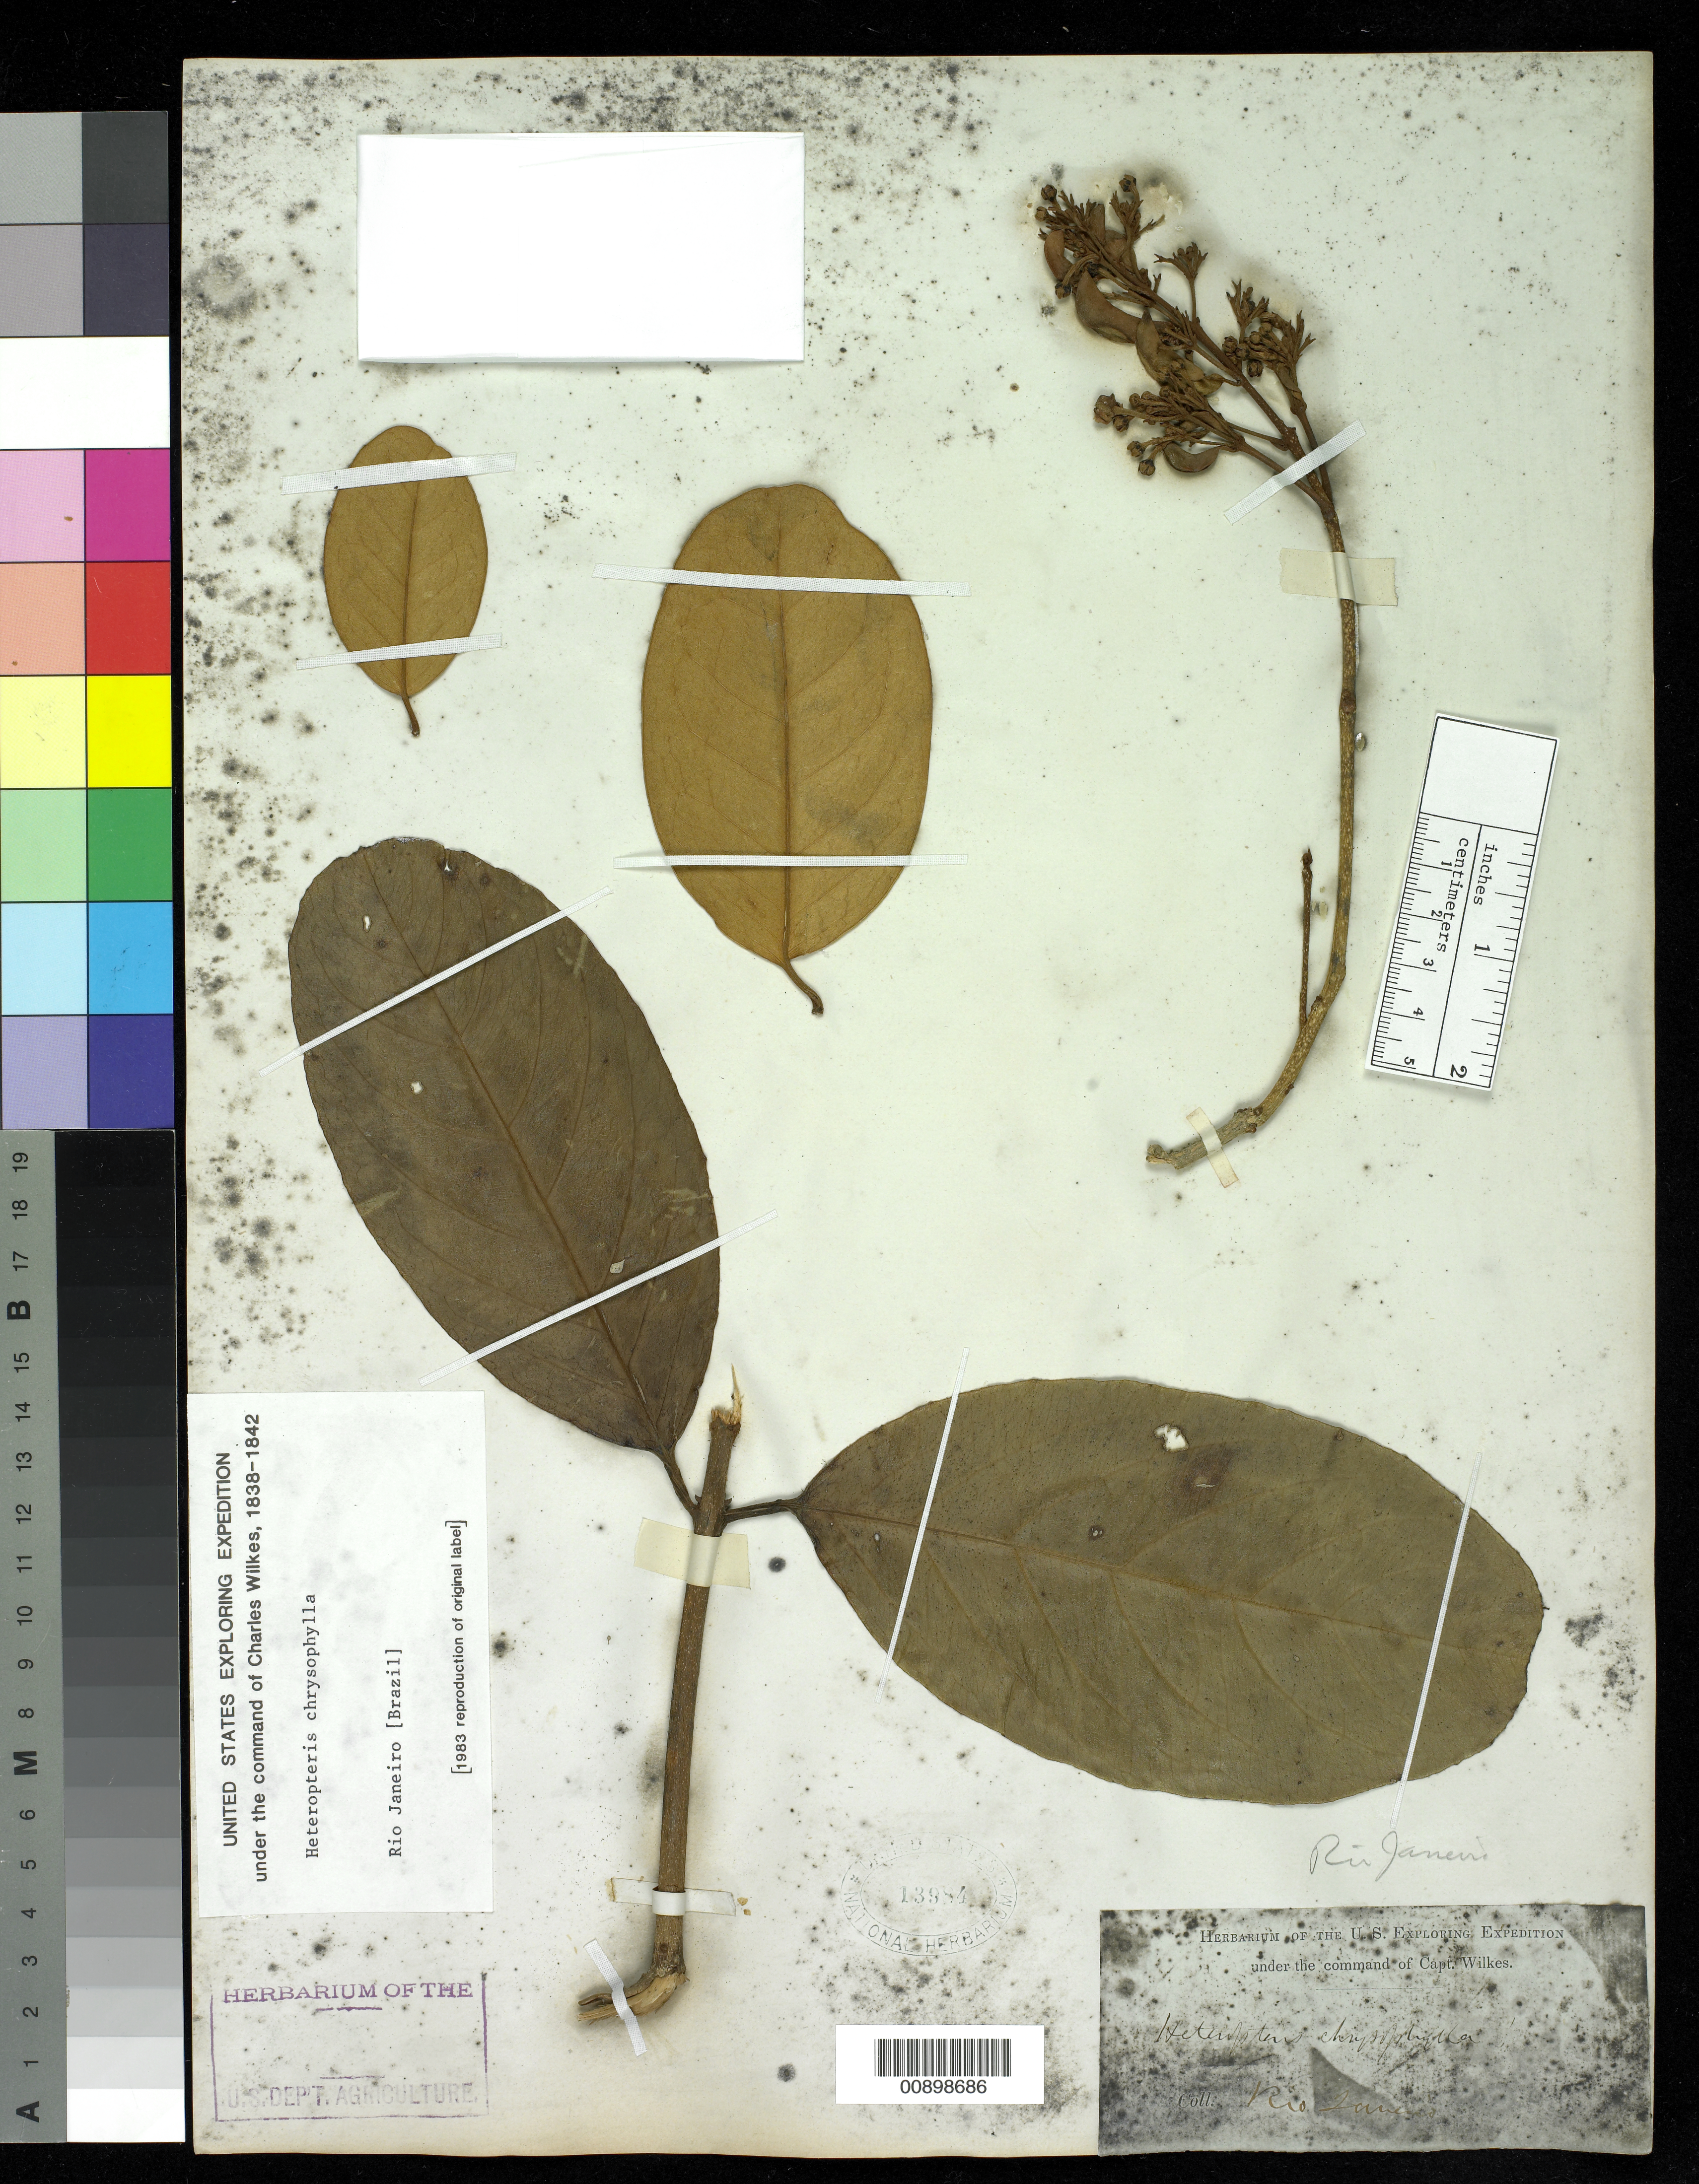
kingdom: Plantae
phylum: Tracheophyta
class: Magnoliopsida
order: Malpighiales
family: Malpighiaceae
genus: Heteropterys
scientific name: Heteropterys chrysophylla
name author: (Lam.) Kunth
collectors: Wilkes Explor. Exped.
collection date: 1838/1842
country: Brazil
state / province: Rio de Janeiro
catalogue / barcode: US 13984